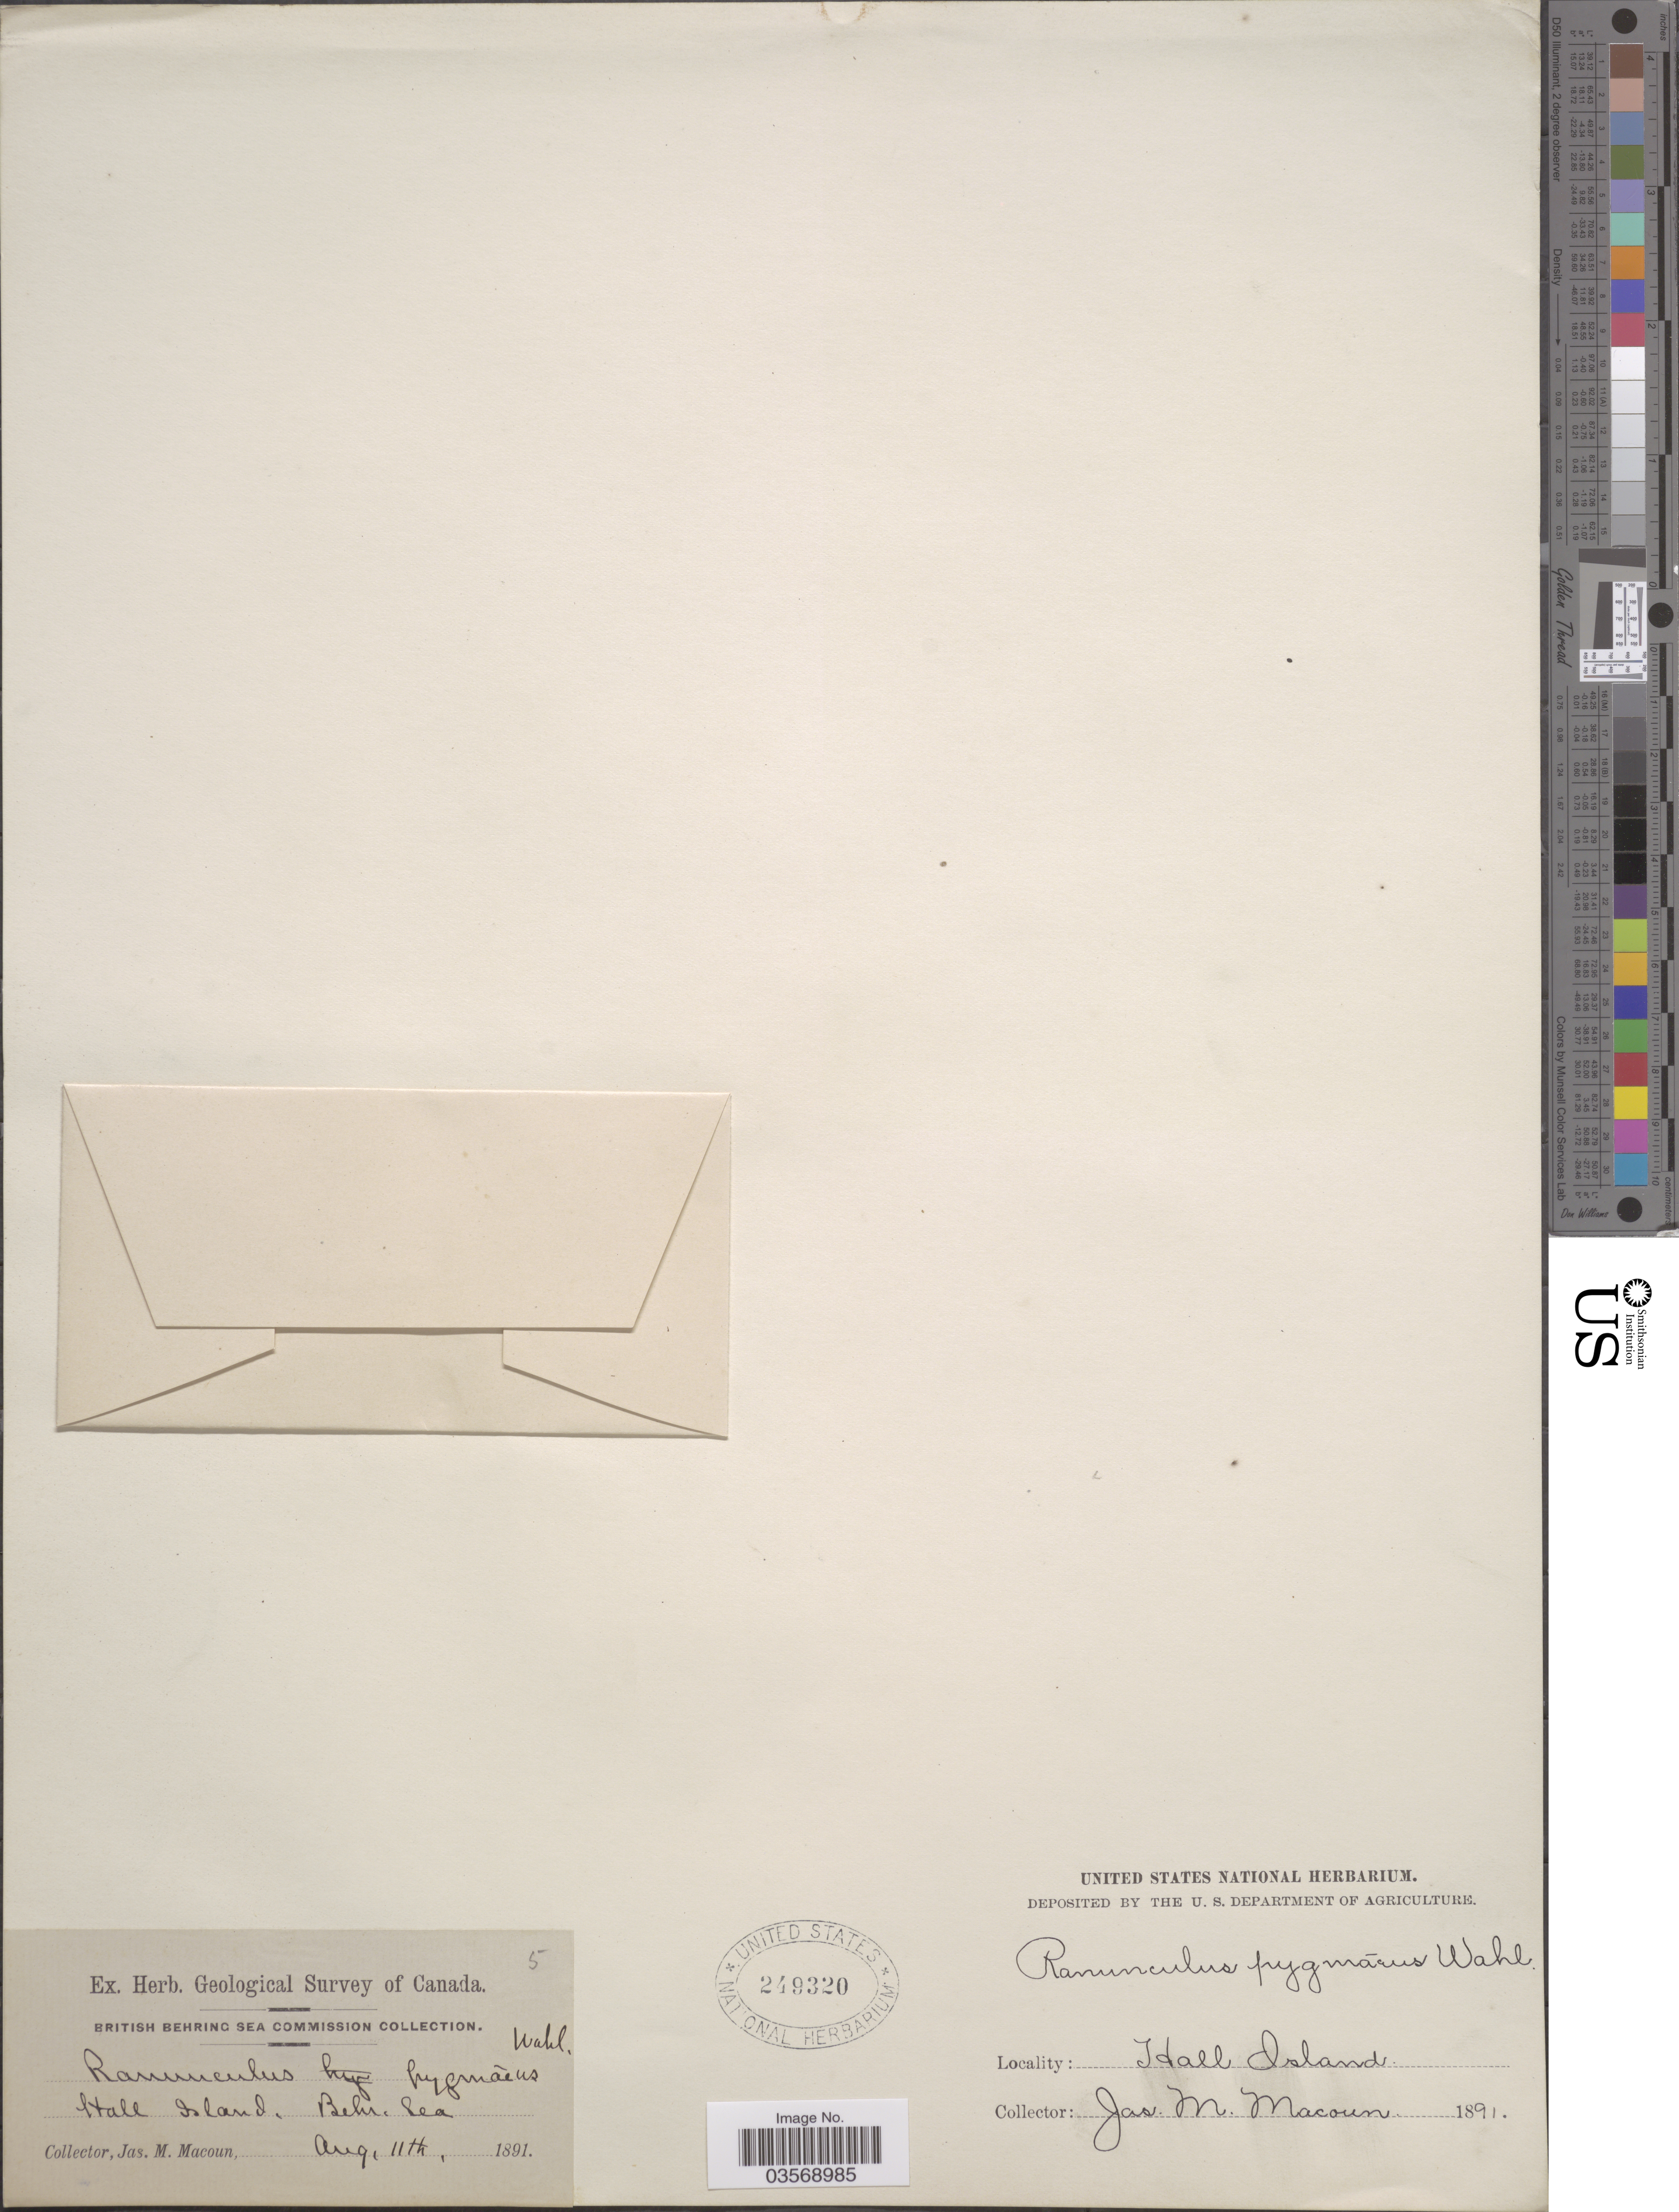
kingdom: Plantae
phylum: Tracheophyta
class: Magnoliopsida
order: Ranunculales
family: Ranunculaceae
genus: Ranunculus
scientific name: Ranunculus pygmaeus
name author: Wahlenb.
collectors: J. M. Macoun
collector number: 5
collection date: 1891-08-11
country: Canada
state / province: Nunavut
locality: Hall Island, Behr. Sea.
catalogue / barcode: US 249320